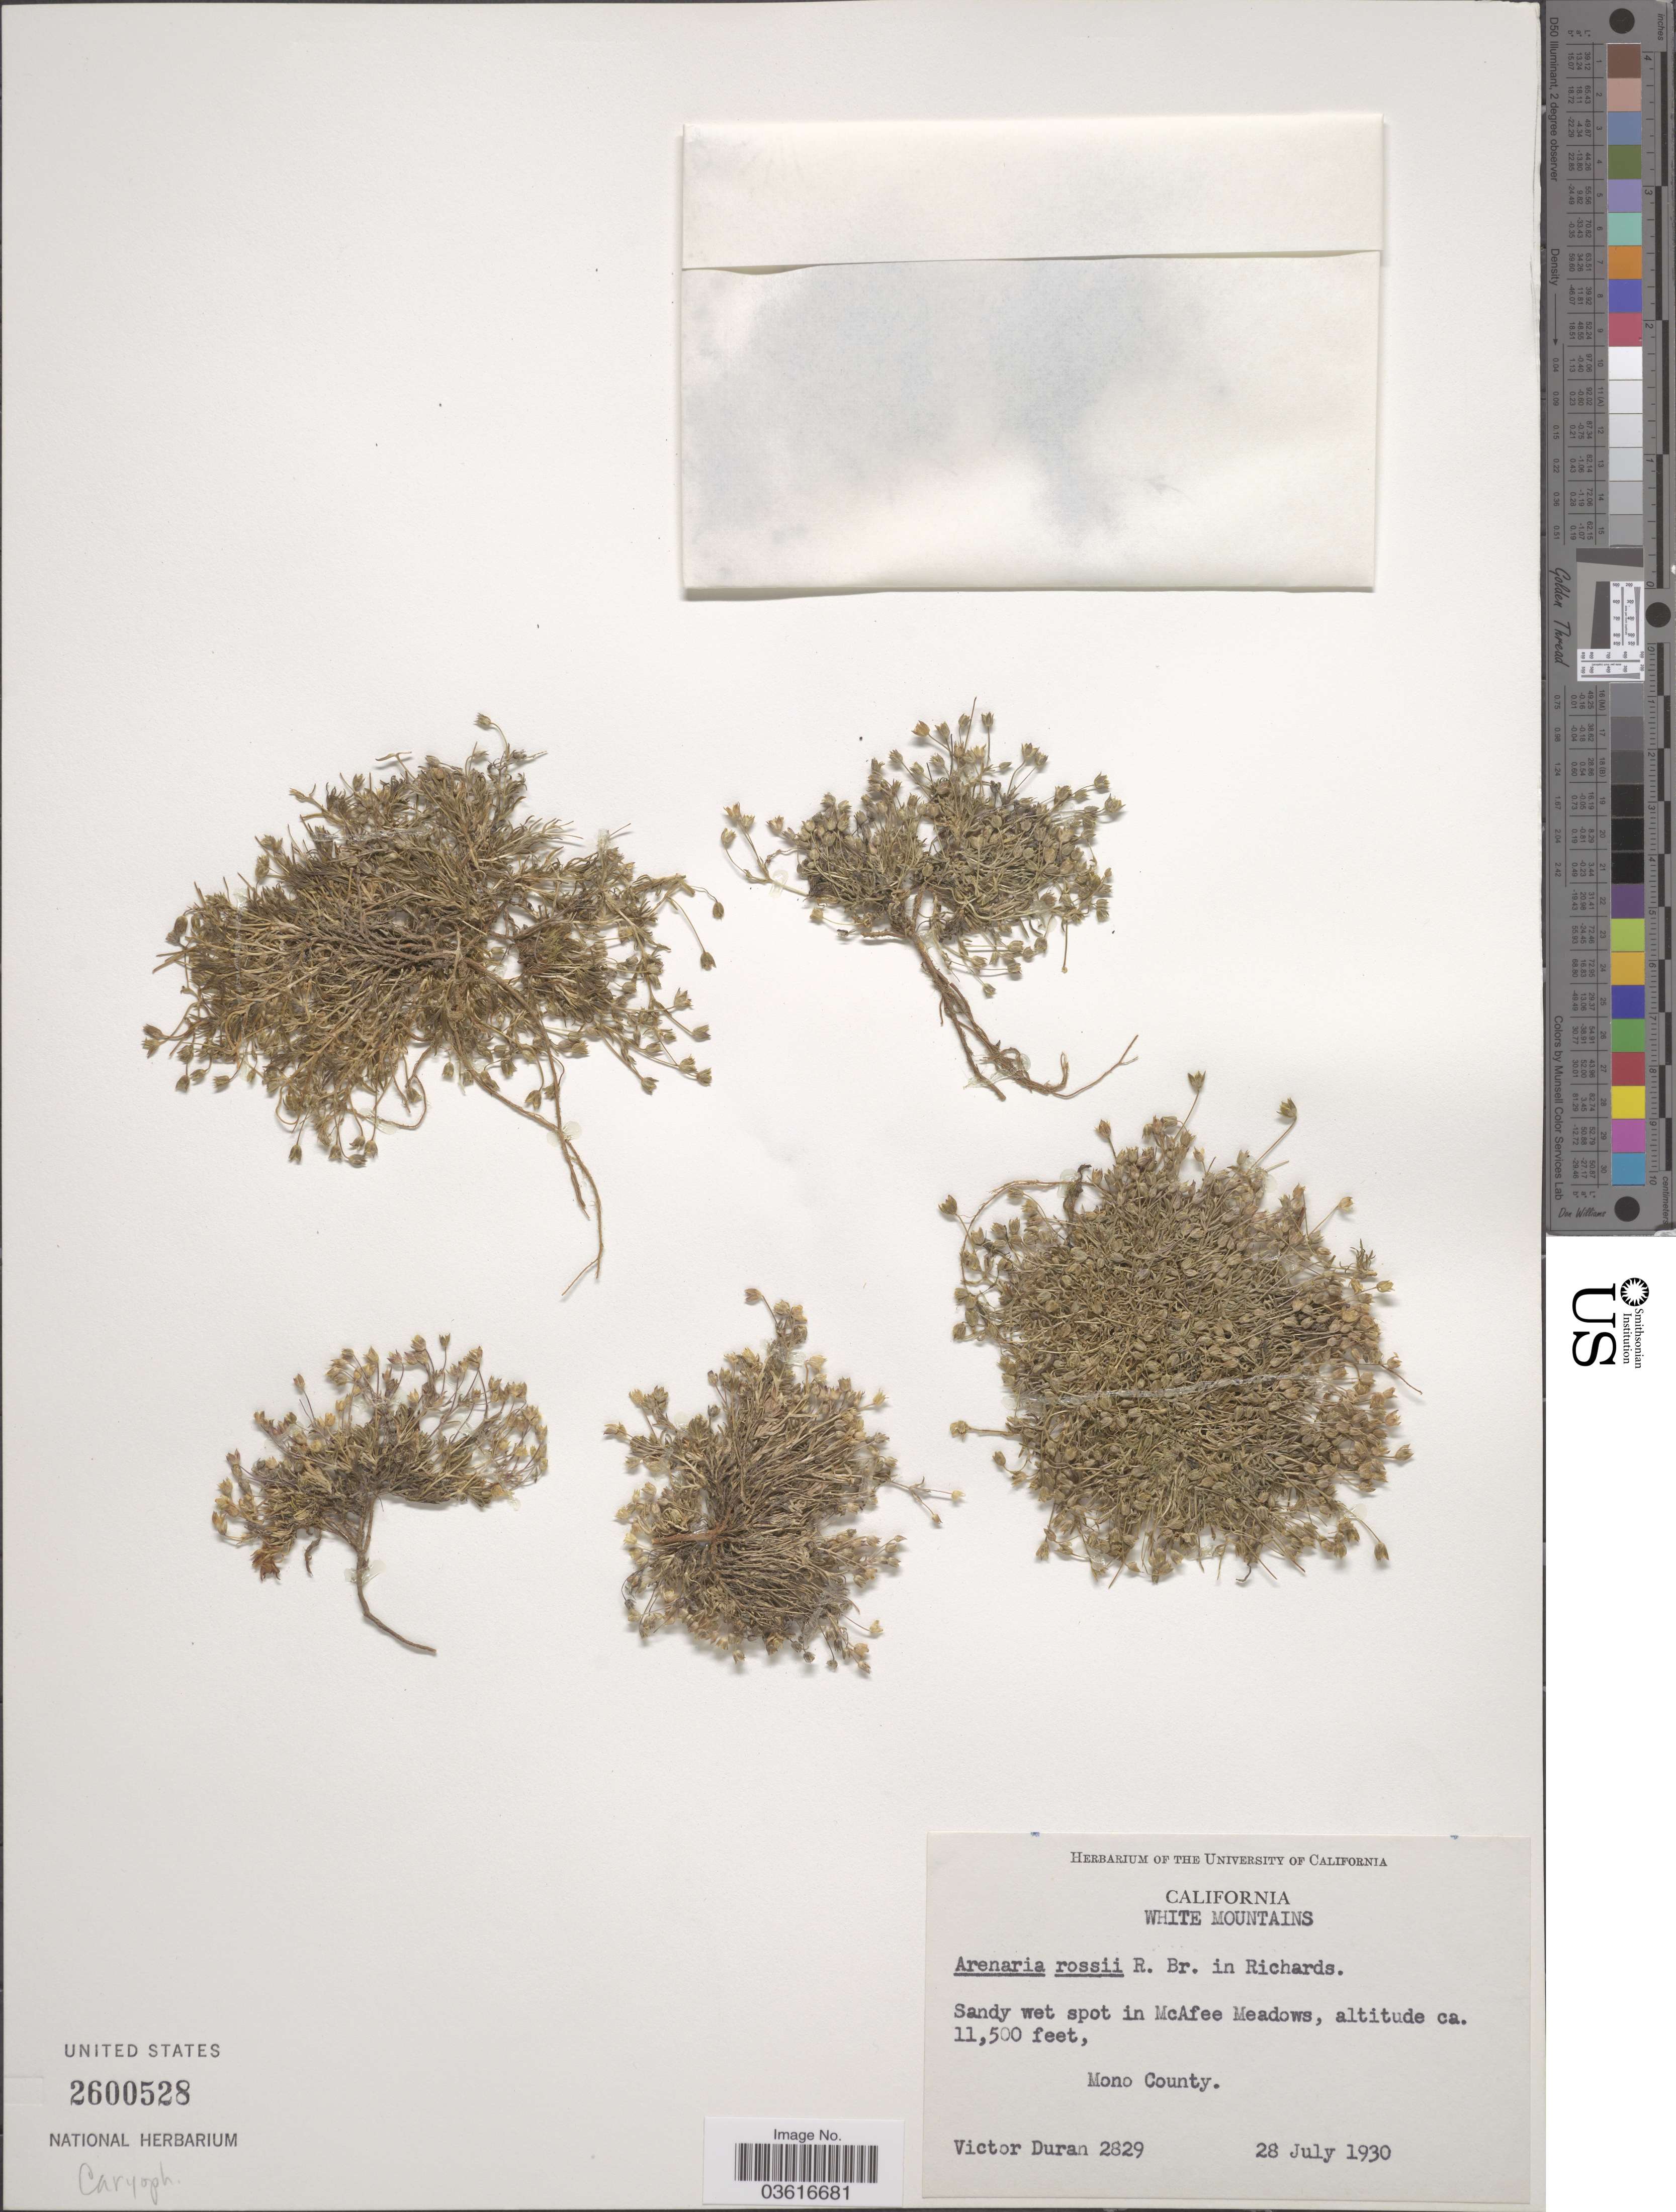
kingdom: Plantae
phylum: Tracheophyta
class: Magnoliopsida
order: Caryophyllales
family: Caryophyllaceae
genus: Minuartia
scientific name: Minuartia rossii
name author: (R. Br. ex Richardson) Graebn.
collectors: V. Duran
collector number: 2829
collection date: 1930-07-28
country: United States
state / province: California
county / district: Mono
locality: White Mountains. In McAfee Meadows. Mono County.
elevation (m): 3505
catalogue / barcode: US 2600528